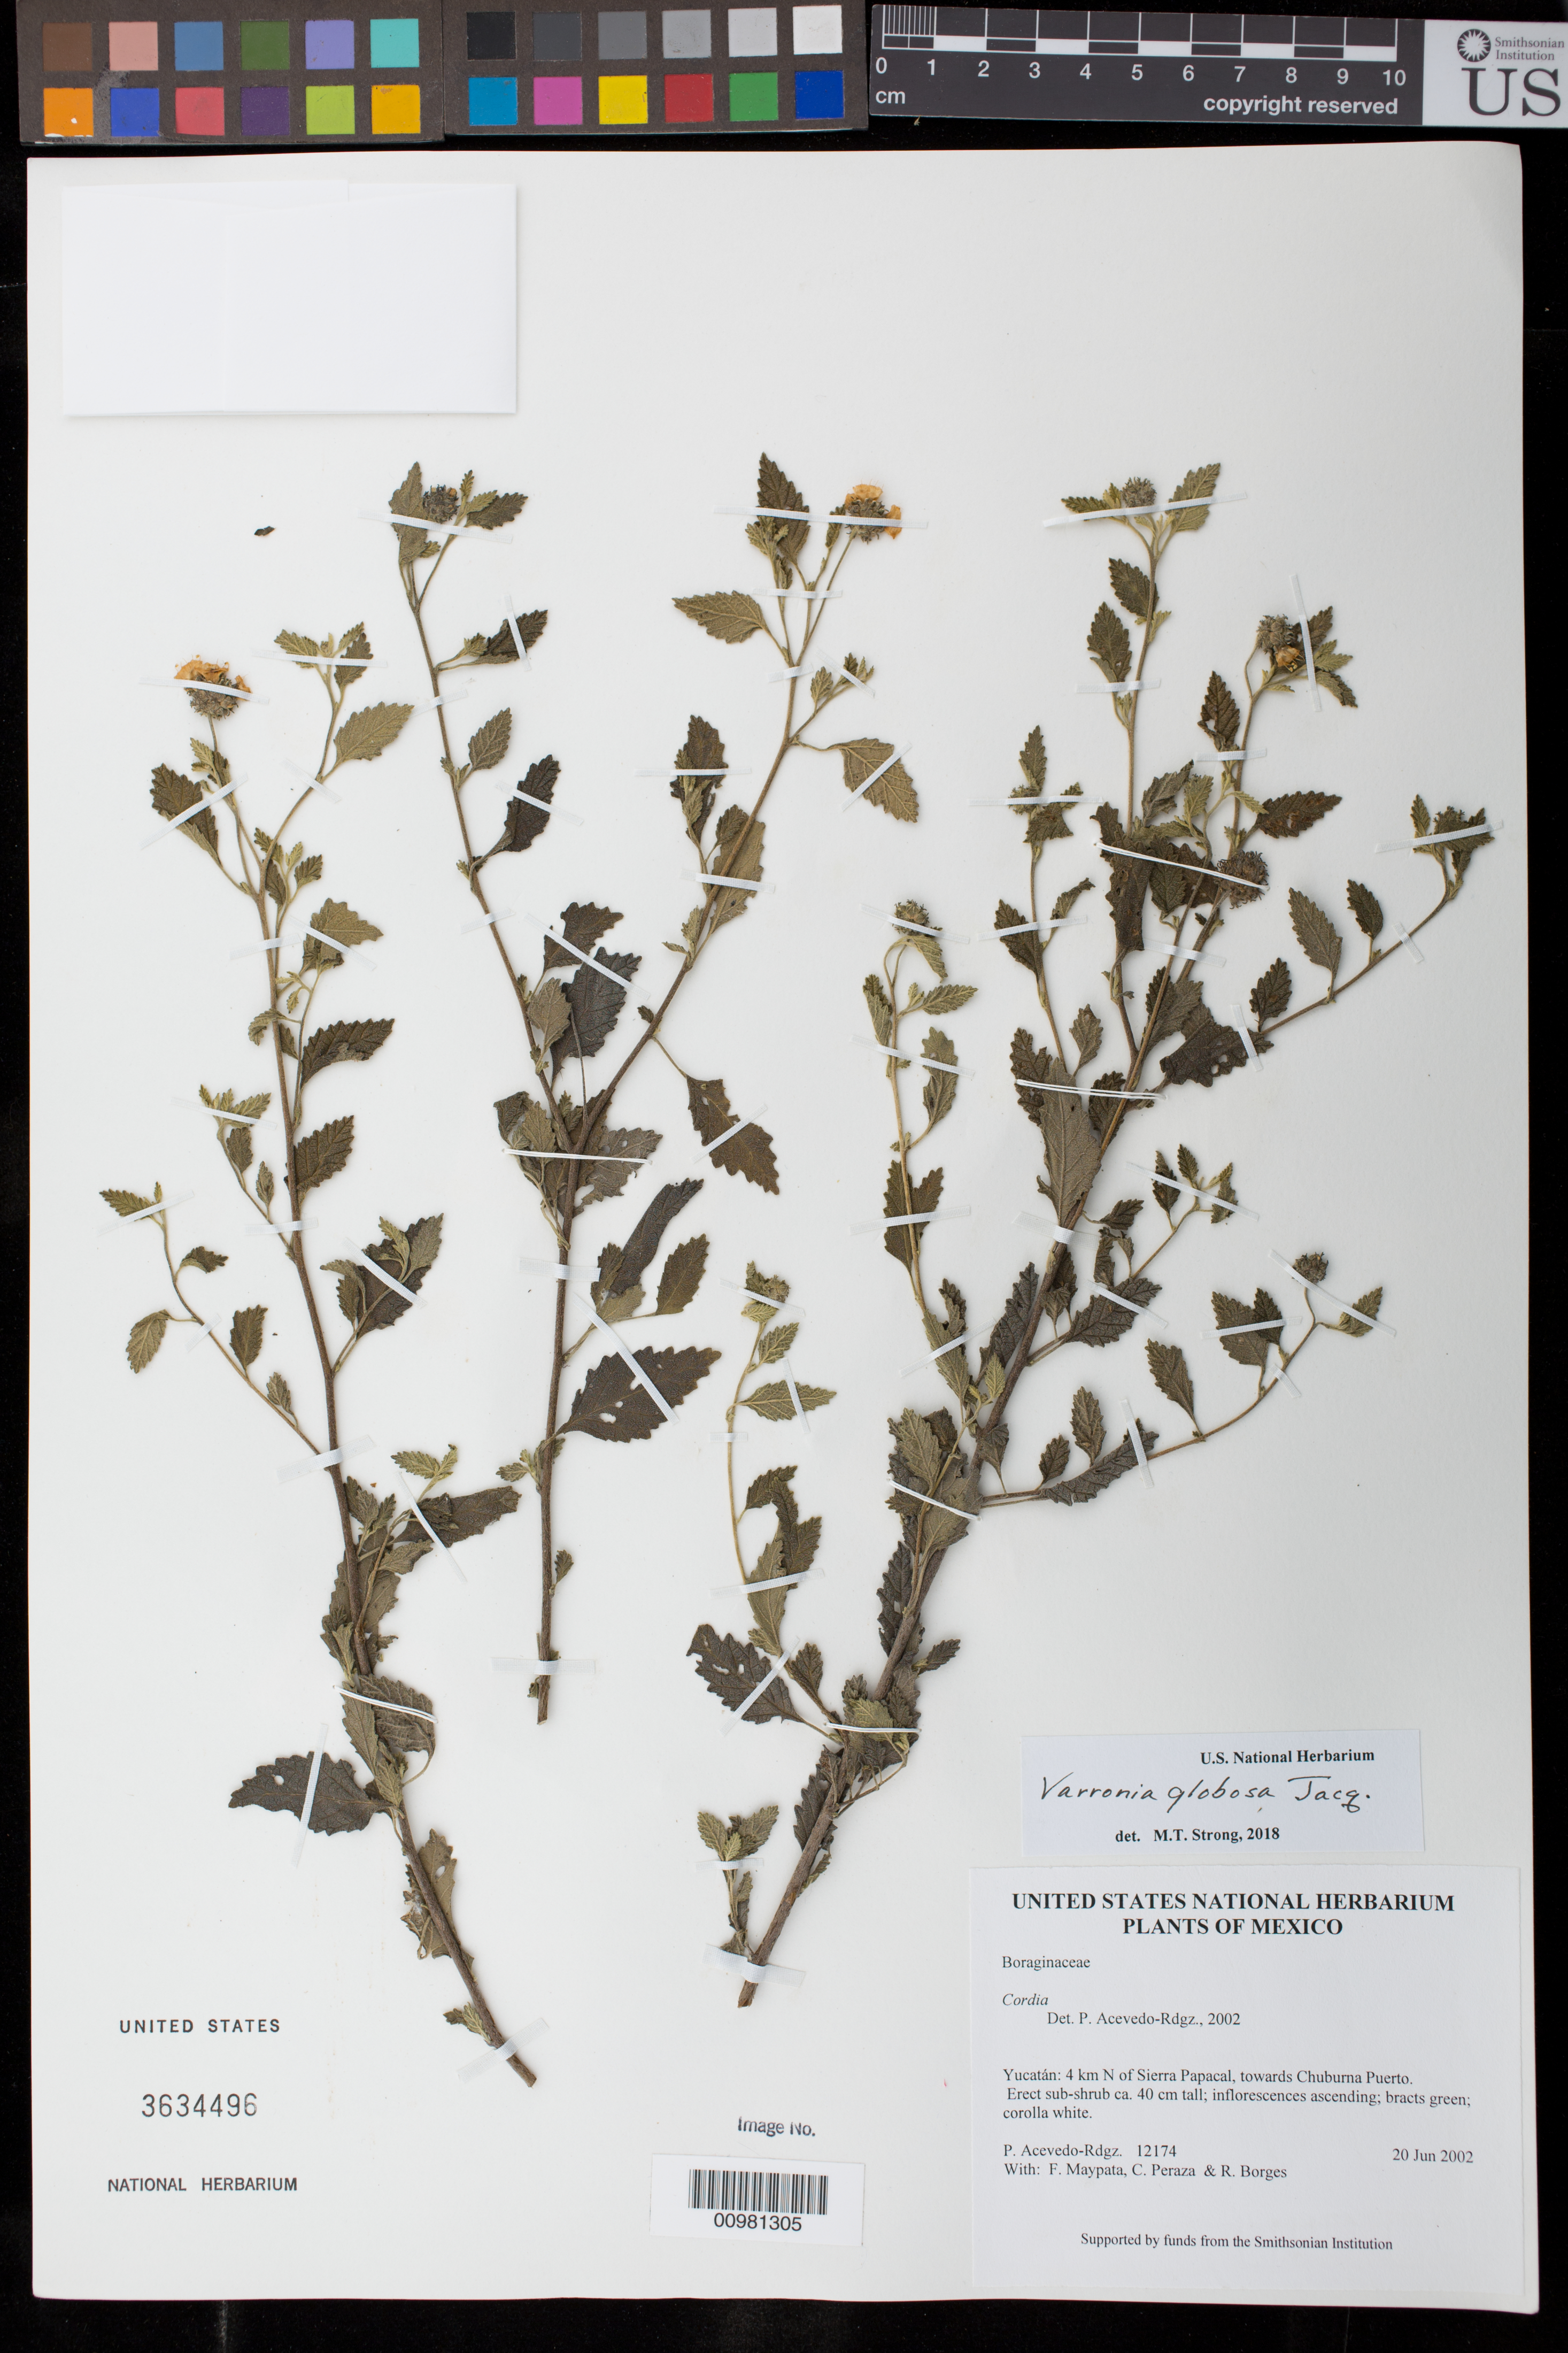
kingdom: Plantae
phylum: Tracheophyta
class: Magnoliopsida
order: Boraginales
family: Cordiaceae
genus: Varronia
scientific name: Varronia globosa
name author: Jacq.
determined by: Strong, Mark T., (BOT), Smithsonian Institution - National Museum of Natural History (UNITED STATES)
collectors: P. Acevedo-Rodr., F. Maypata, C. Peraza & R. Borges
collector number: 12174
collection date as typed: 20 Jun 2002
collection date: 2002-06-20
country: Mexico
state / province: Yucatán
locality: Yucatán: 4 km N of Sierra Papacal, towards Chuburna Puerto.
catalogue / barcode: US 3634496